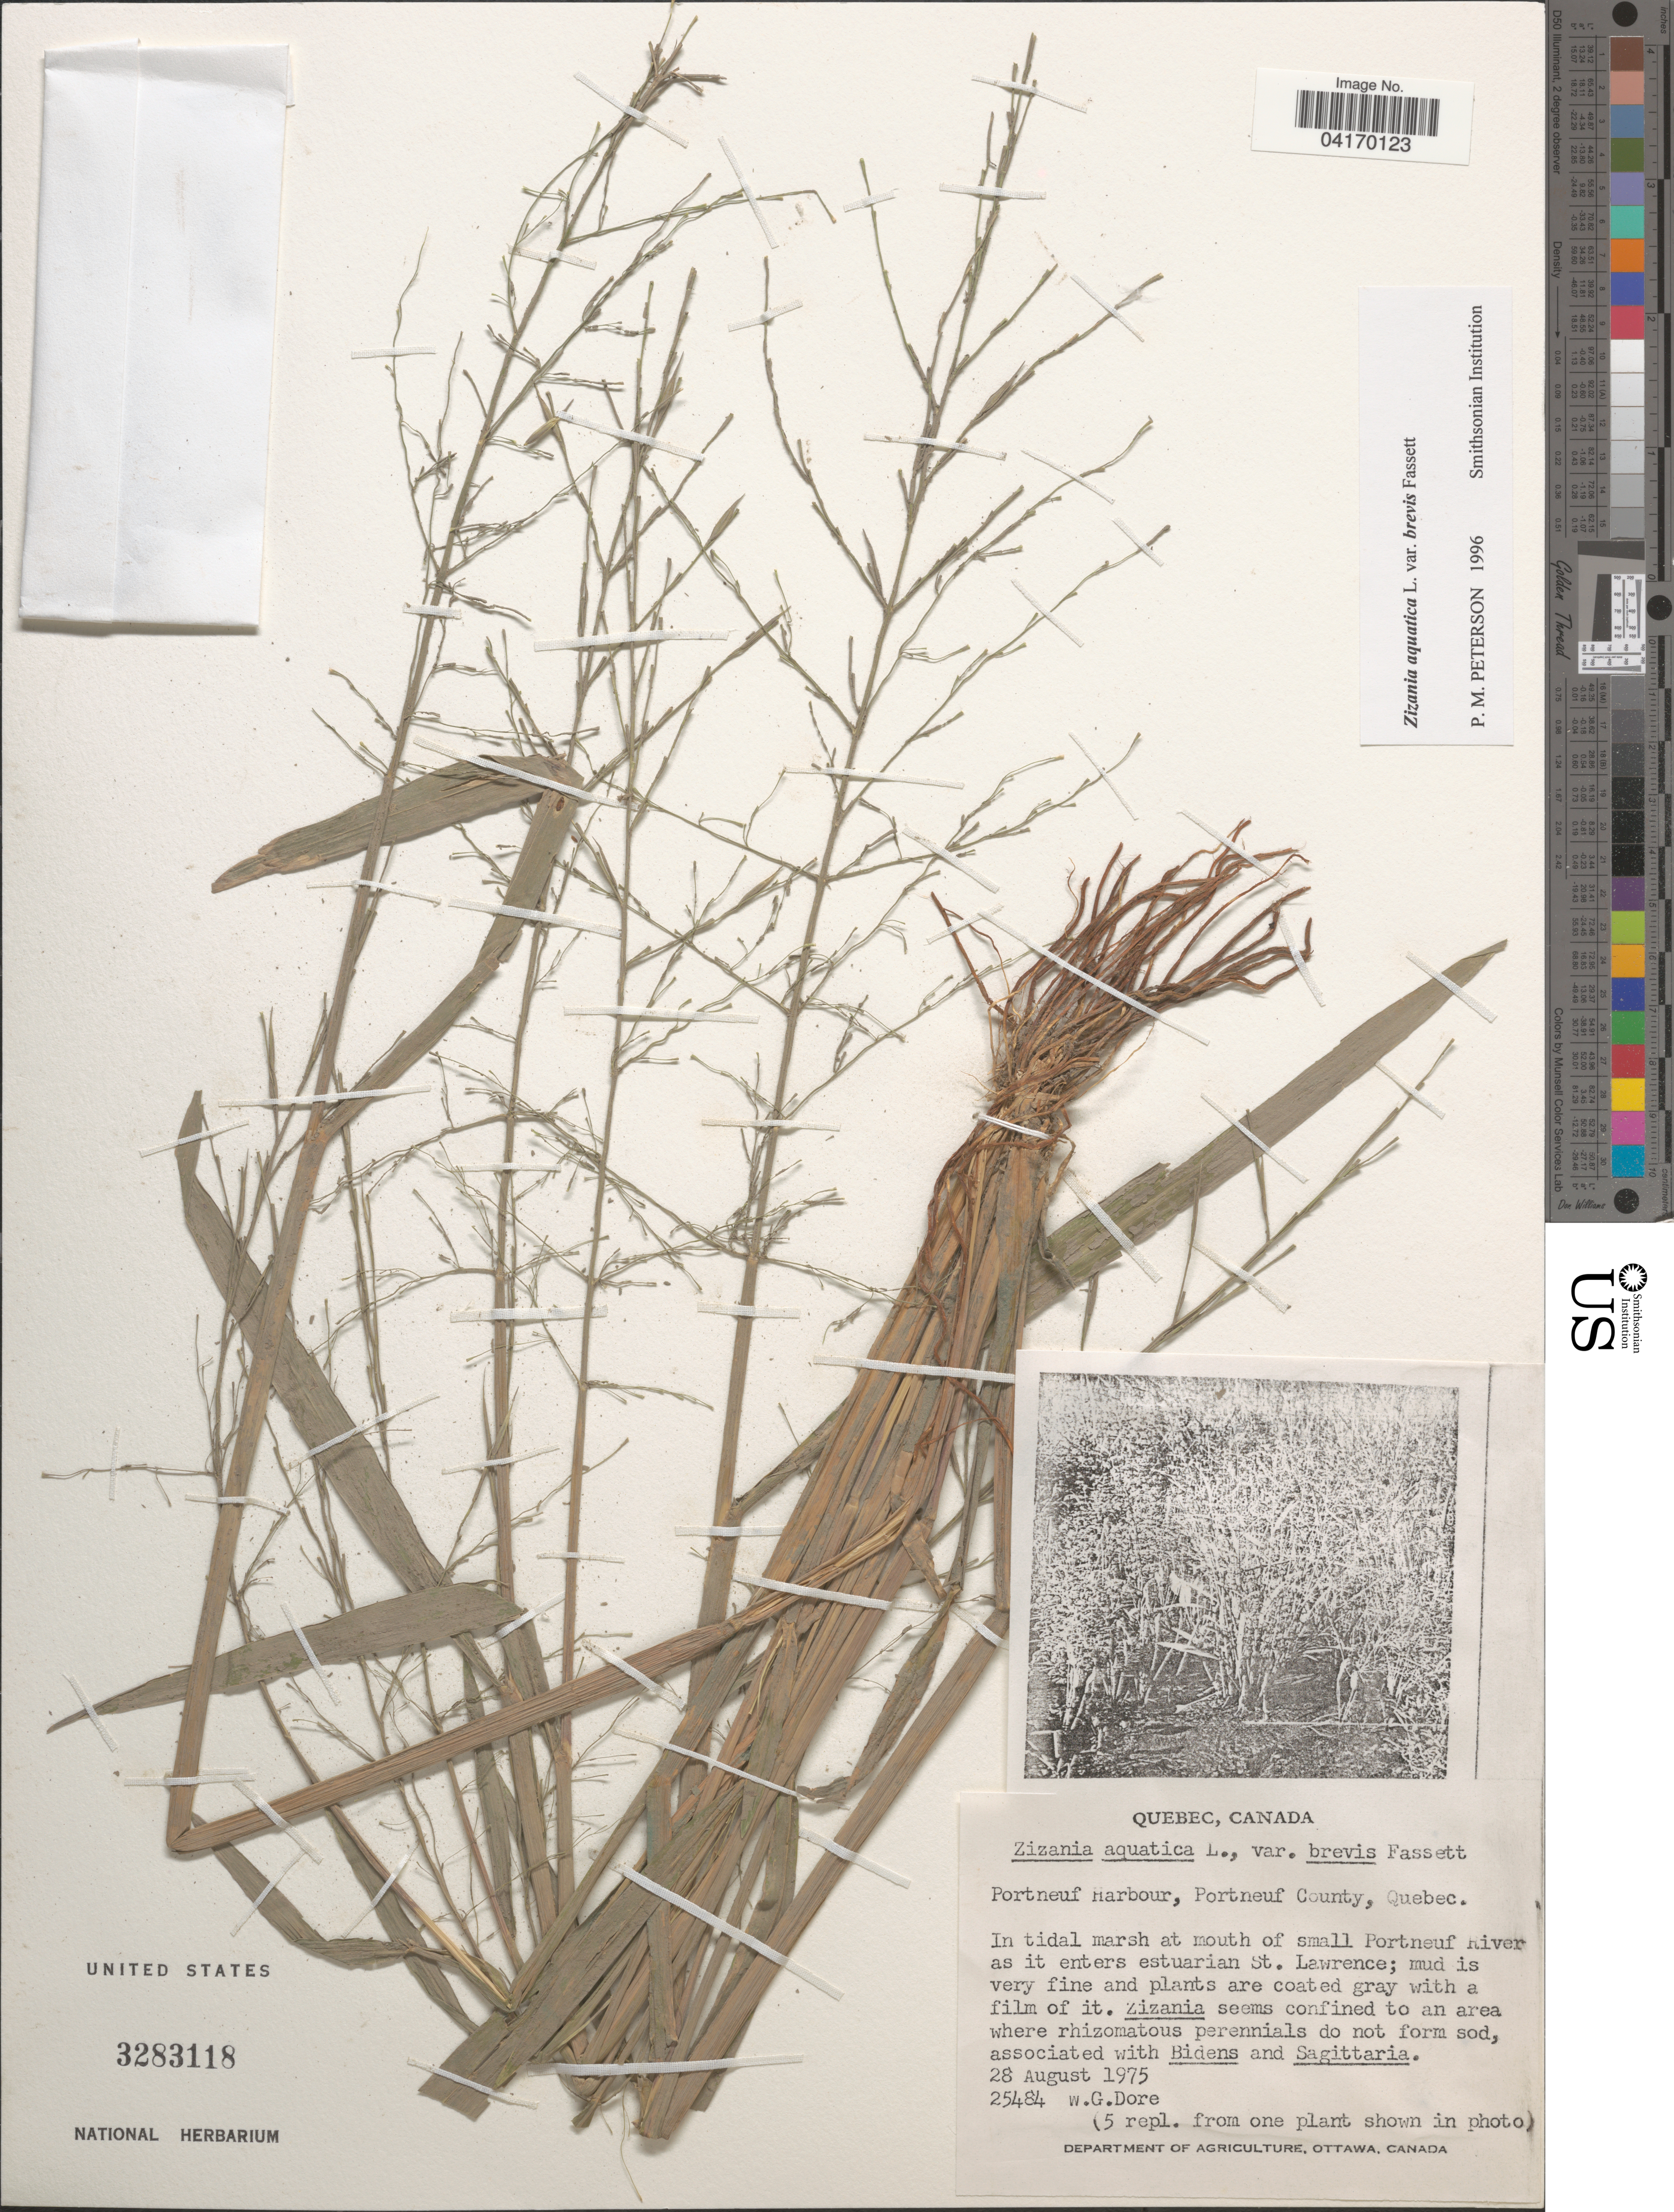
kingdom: Plantae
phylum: Tracheophyta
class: Liliopsida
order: Poales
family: Poaceae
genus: Zizania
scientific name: Zizania aquatica var. brevis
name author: Fassett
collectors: W. Dore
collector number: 25484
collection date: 1975-08-28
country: Canada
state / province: Quebec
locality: Portneuf Harbour, Portneuf County. In tidal marsh at mouth of small Portneuf River as it enters estuarian St. Lawrence.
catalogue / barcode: US 3283118